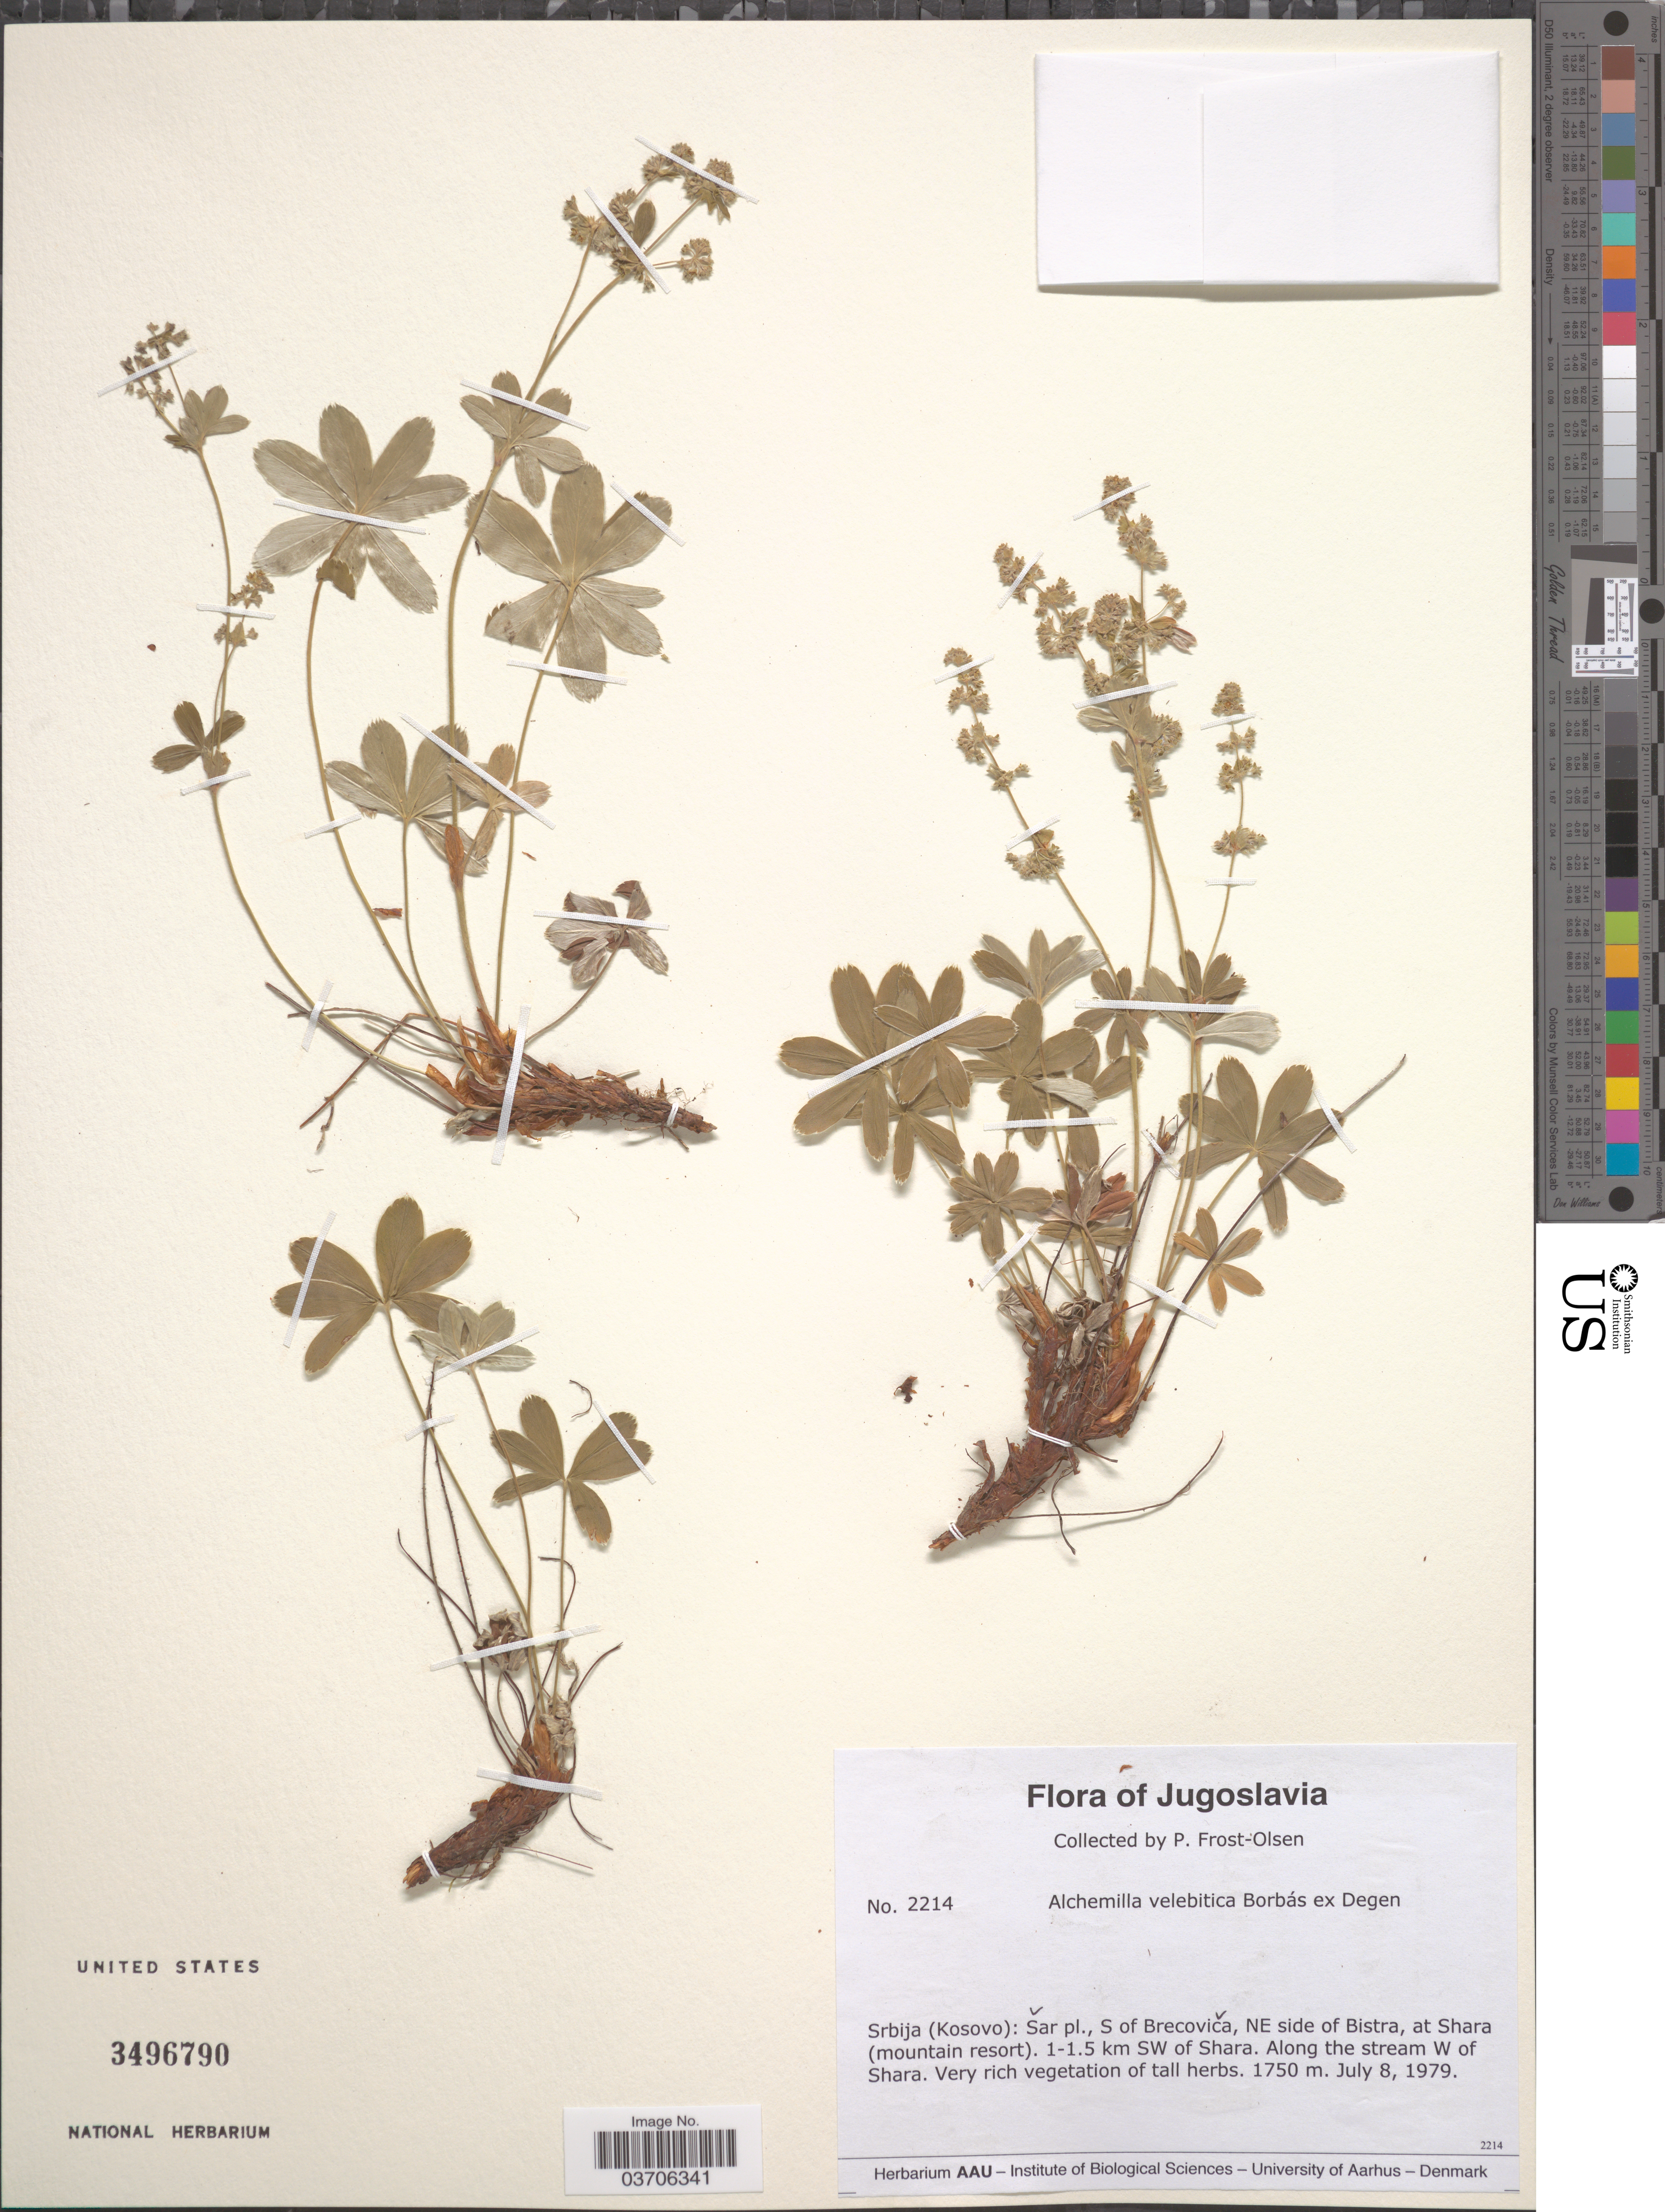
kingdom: Plantae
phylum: Tracheophyta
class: Magnoliopsida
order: Rosales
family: Rosaceae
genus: Alchemilla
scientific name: Alchemilla velebitica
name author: Borbás ex Janch.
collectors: P. Frost-Olsen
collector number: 2214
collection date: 1979-07-08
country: Serbia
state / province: Kosovo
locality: Jugoslavia [unsure placement]. Srbija (Kosovo): Šar pl., S of Brecoviča, NE side of Bistra, at Shara (mountain resort). 1-1.5 km SW of Shara. Along the stream W of Shara.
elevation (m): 1750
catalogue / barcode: US 3496790